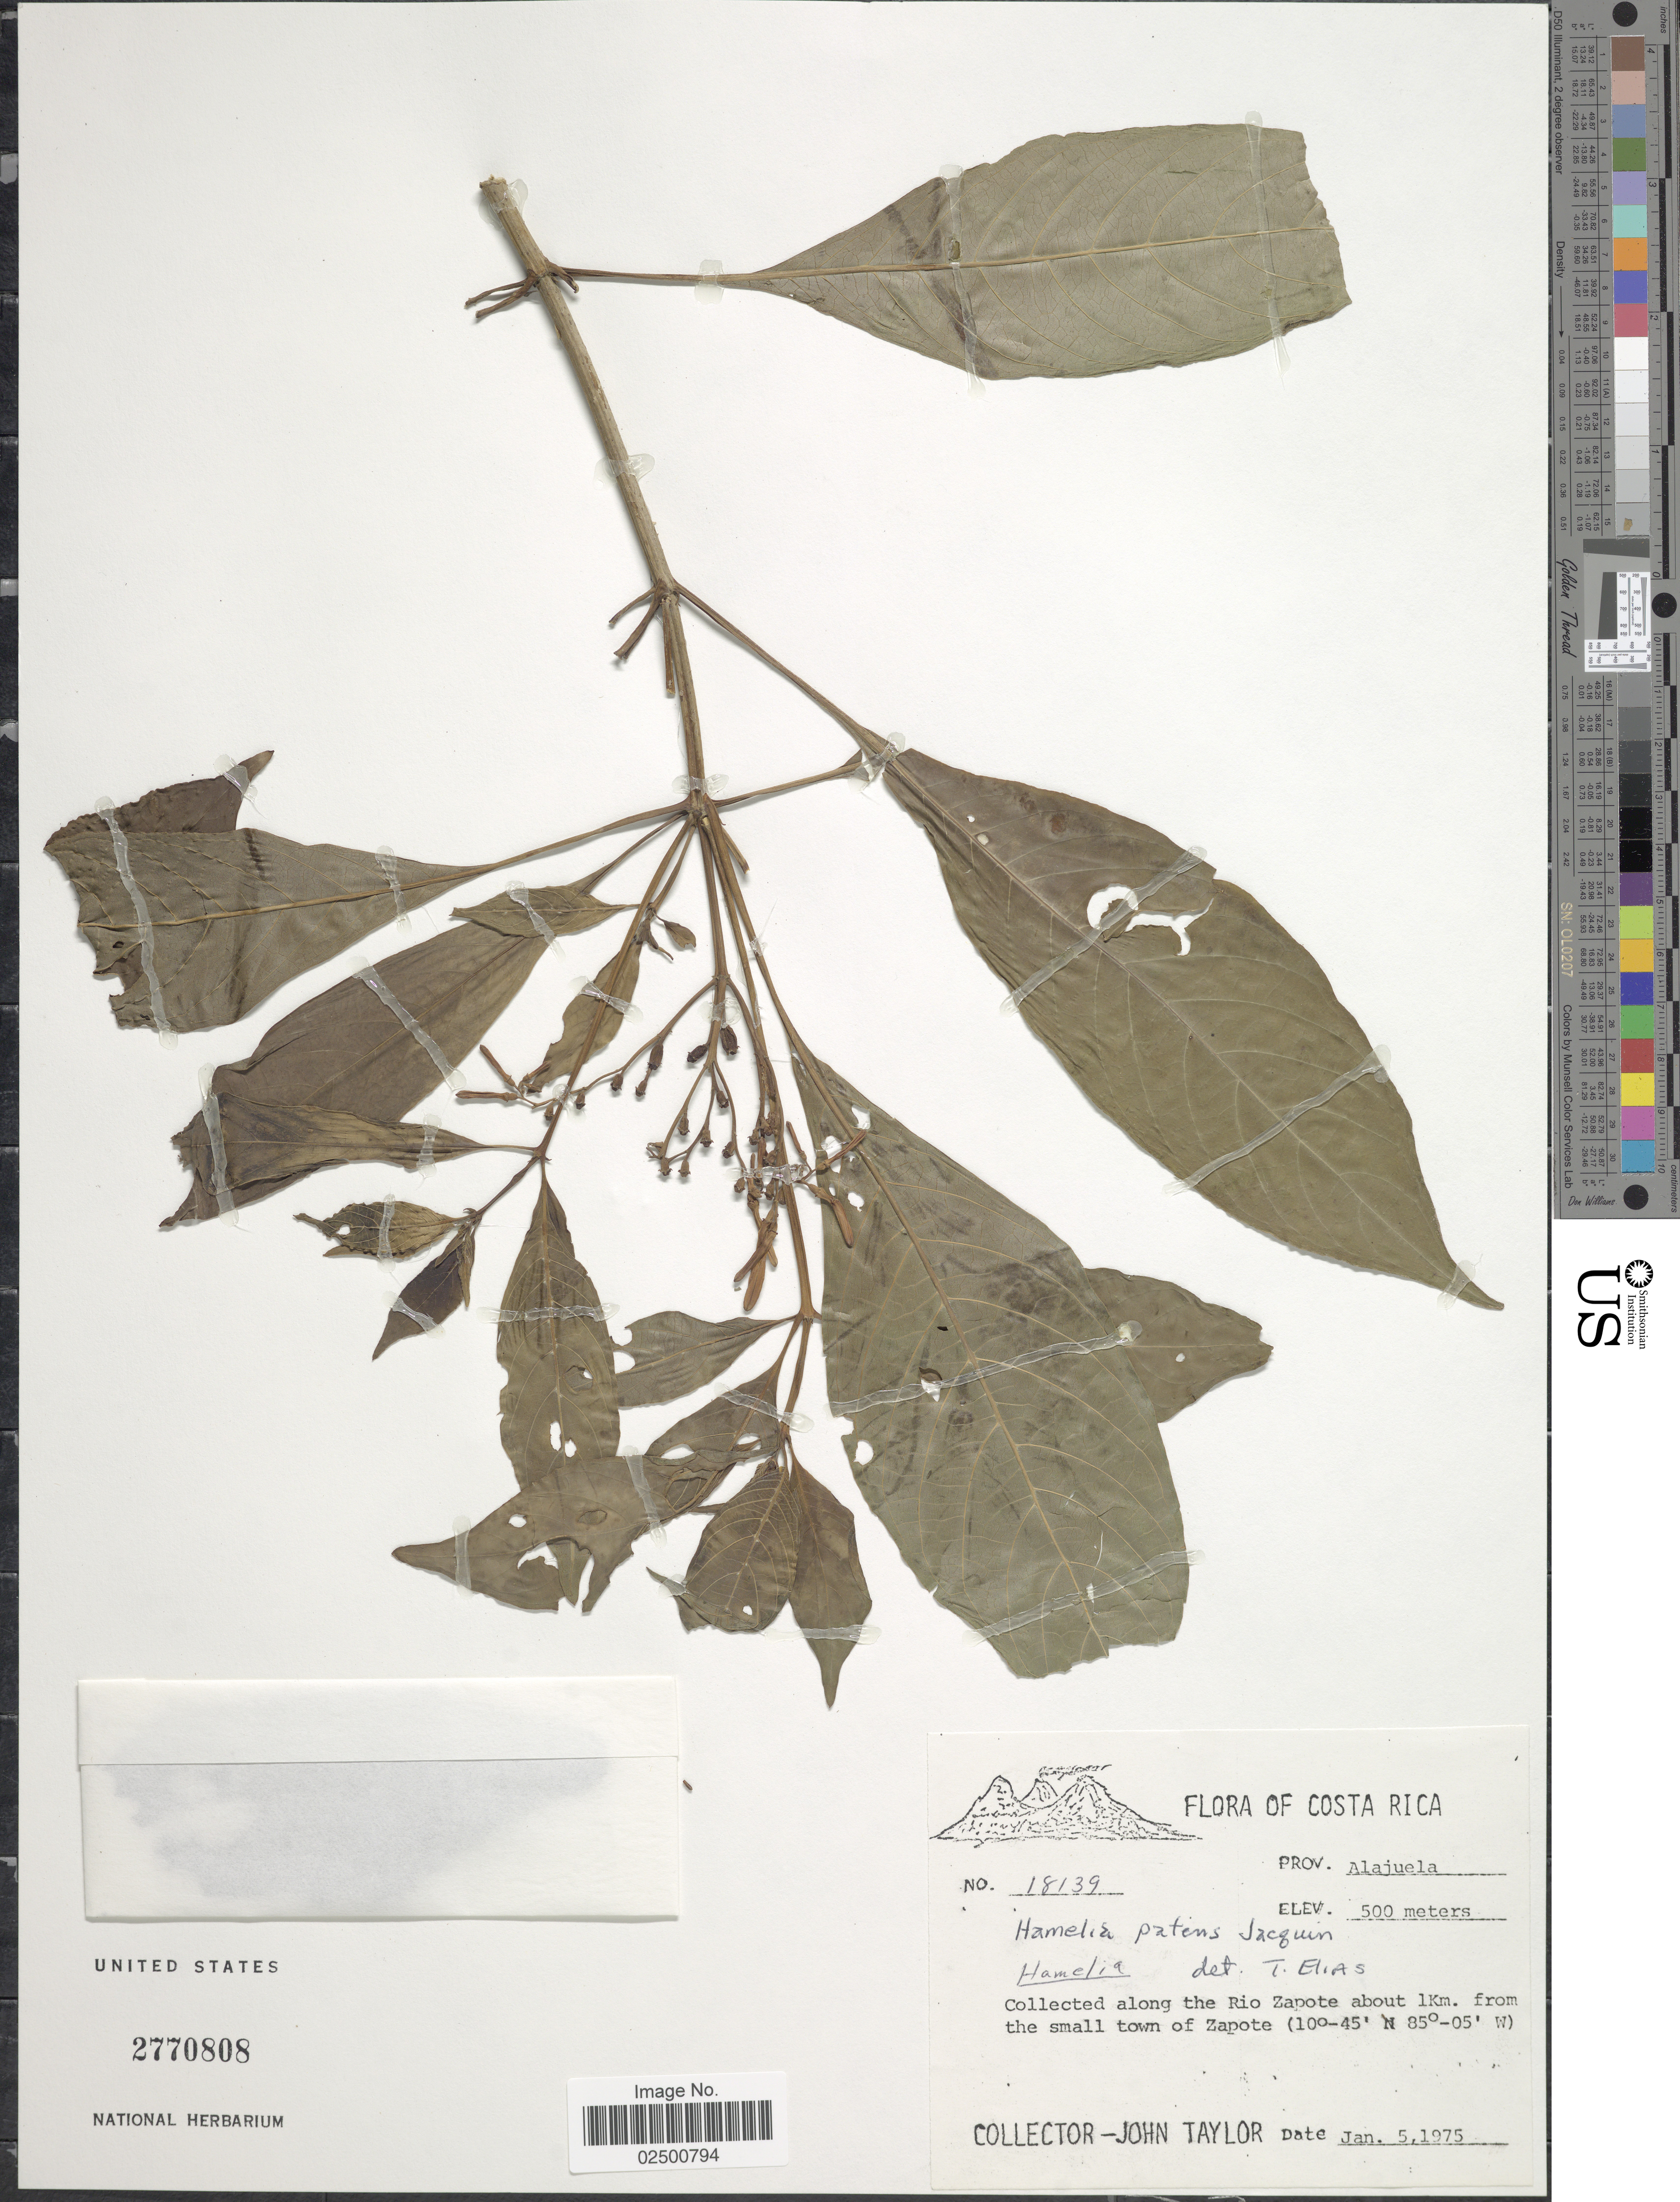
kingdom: Plantae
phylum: Tracheophyta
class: Magnoliopsida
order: Gentianales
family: Rubiaceae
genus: Hamelia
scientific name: Hamelia patens var. patens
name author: Jacq.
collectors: J. Taylor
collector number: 18139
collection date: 1975-01-05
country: Costa Rica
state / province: Alajuela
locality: Prov. Alajuela, along the Rio Zapote about 1 Km. from the small town of Zapote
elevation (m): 500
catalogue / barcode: US 2770808